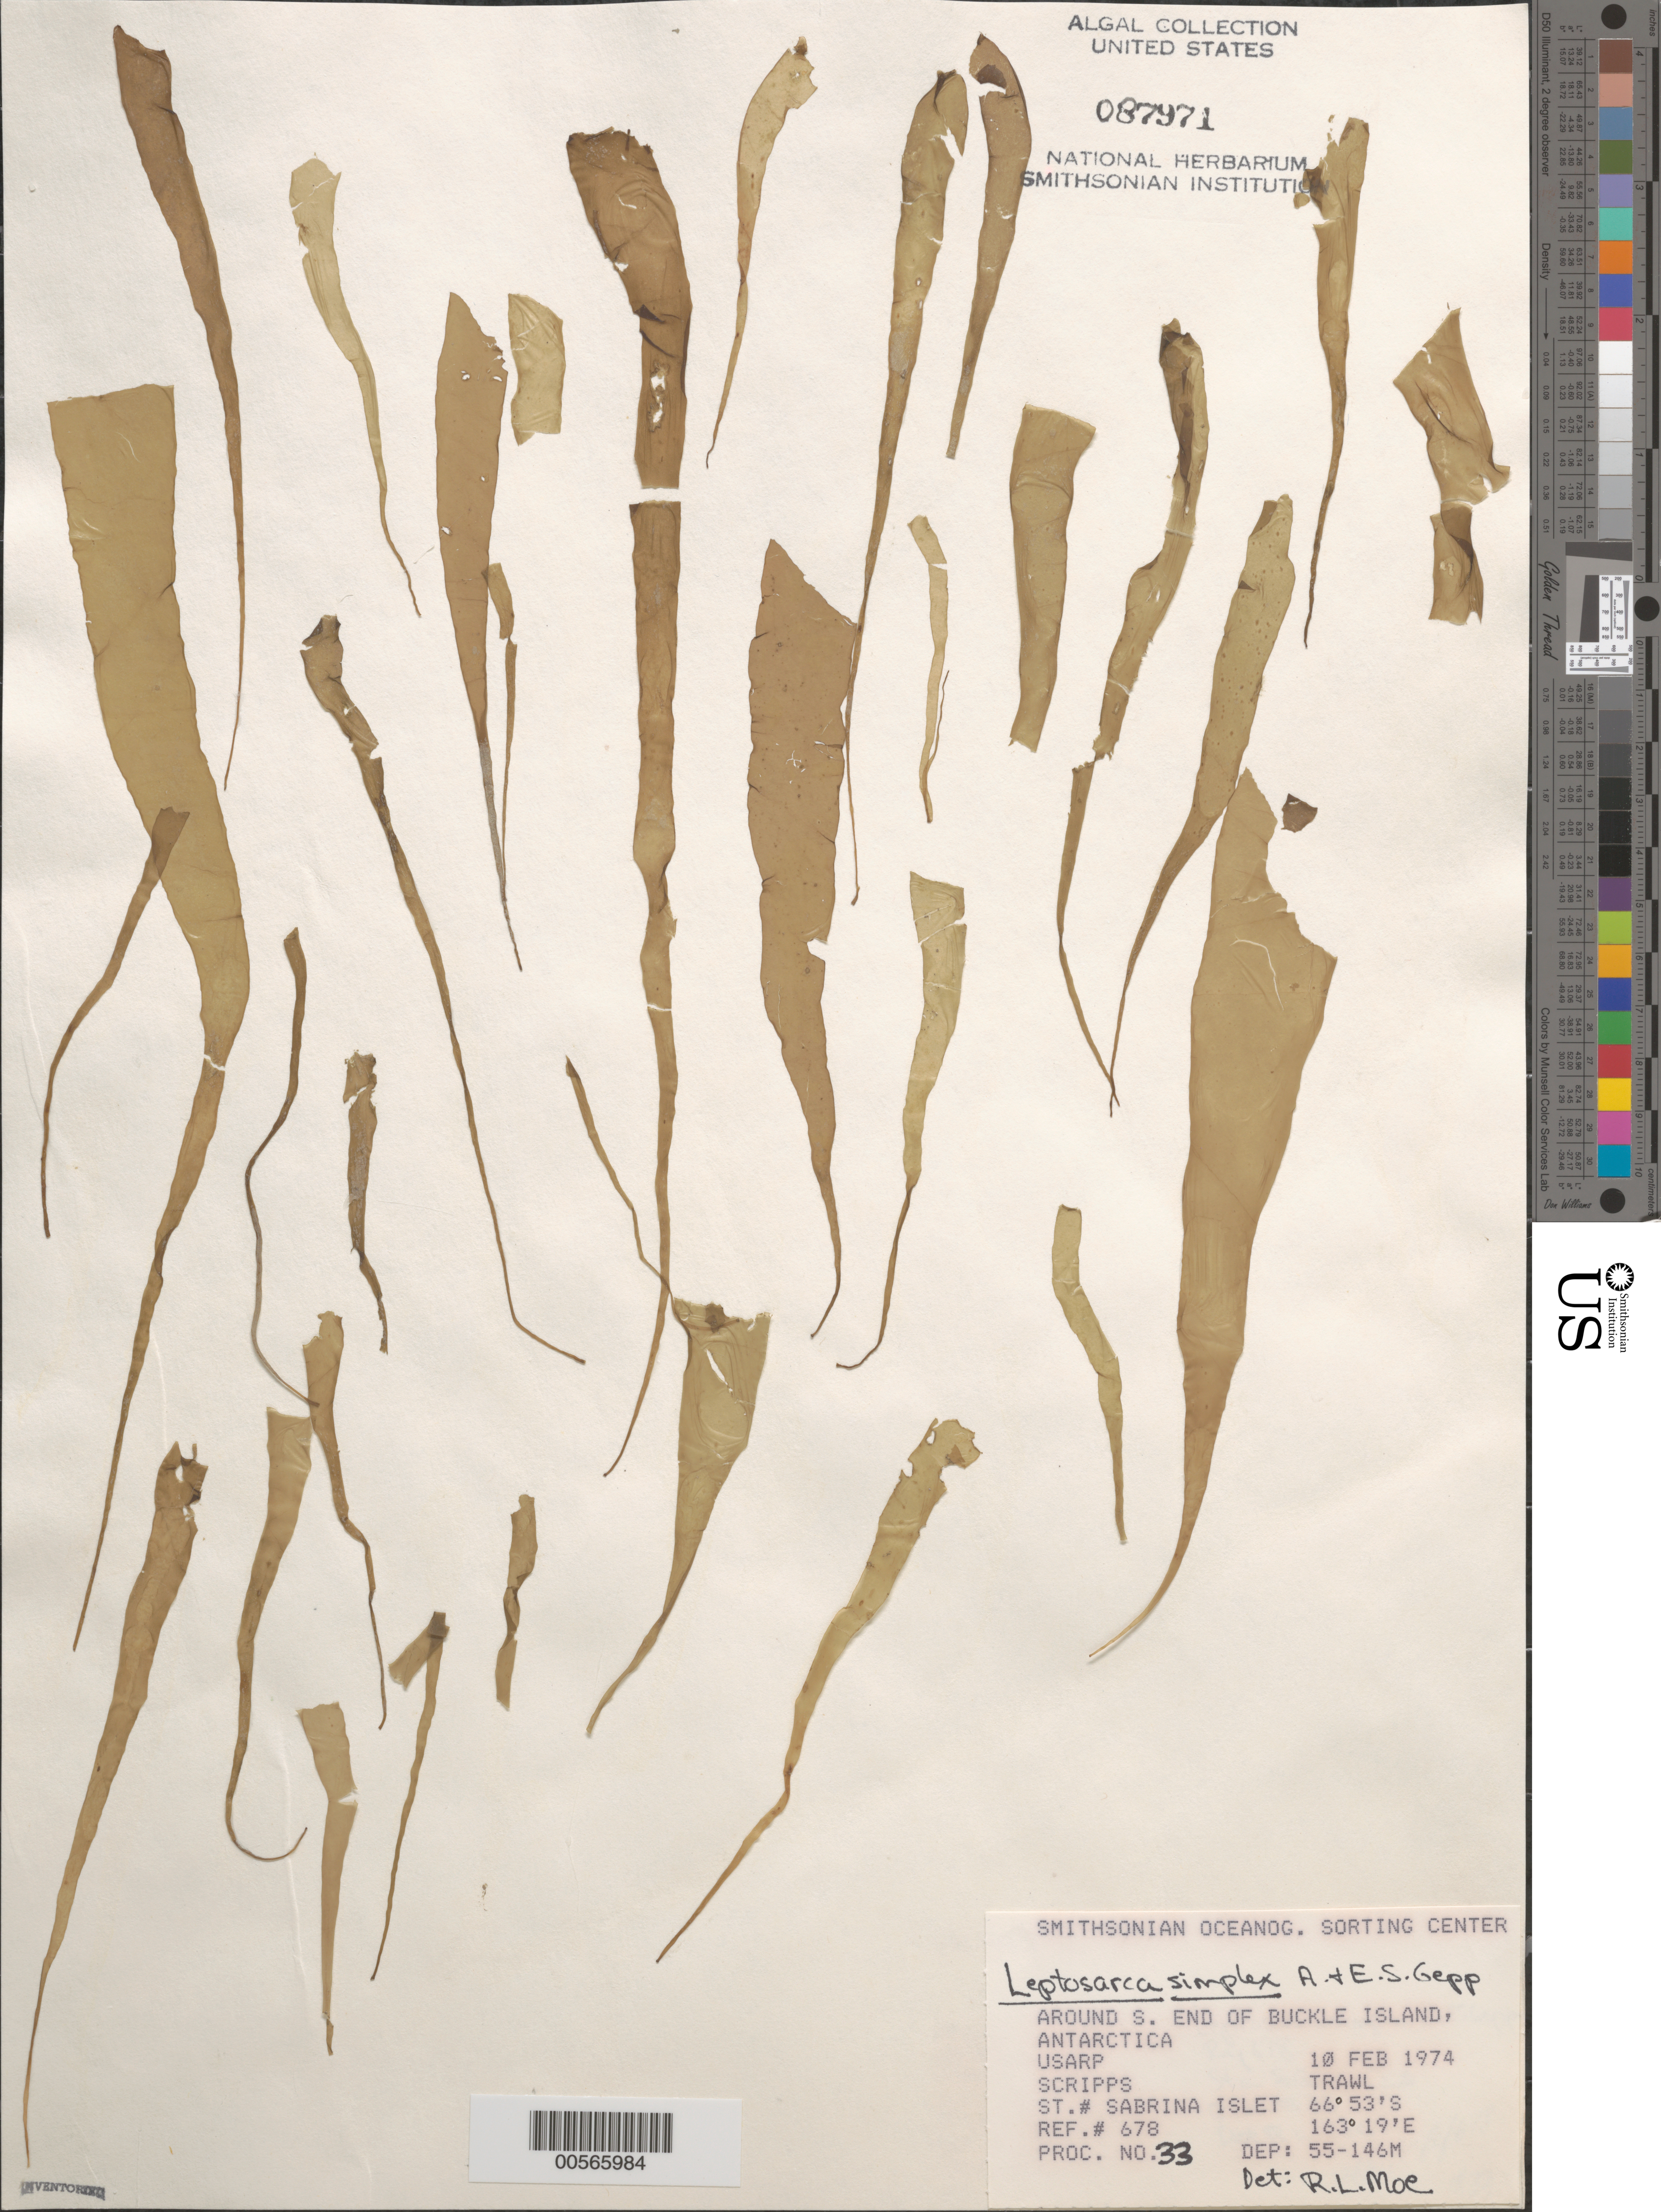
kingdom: Plantae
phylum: Rhodophyta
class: Florideophyceae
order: Palmariales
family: Palmariaceae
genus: Palmaria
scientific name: Palmaria decipiens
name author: (Reinsch) Ricker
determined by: Algae name updating Project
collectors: Scripps Institution of Oceanography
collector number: Station Sabrina Islet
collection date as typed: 10 Feb 1974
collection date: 1974-02-10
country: Antarctica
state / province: Ross Dependency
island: Buckle Island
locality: Sabrina Islet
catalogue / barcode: US 87971